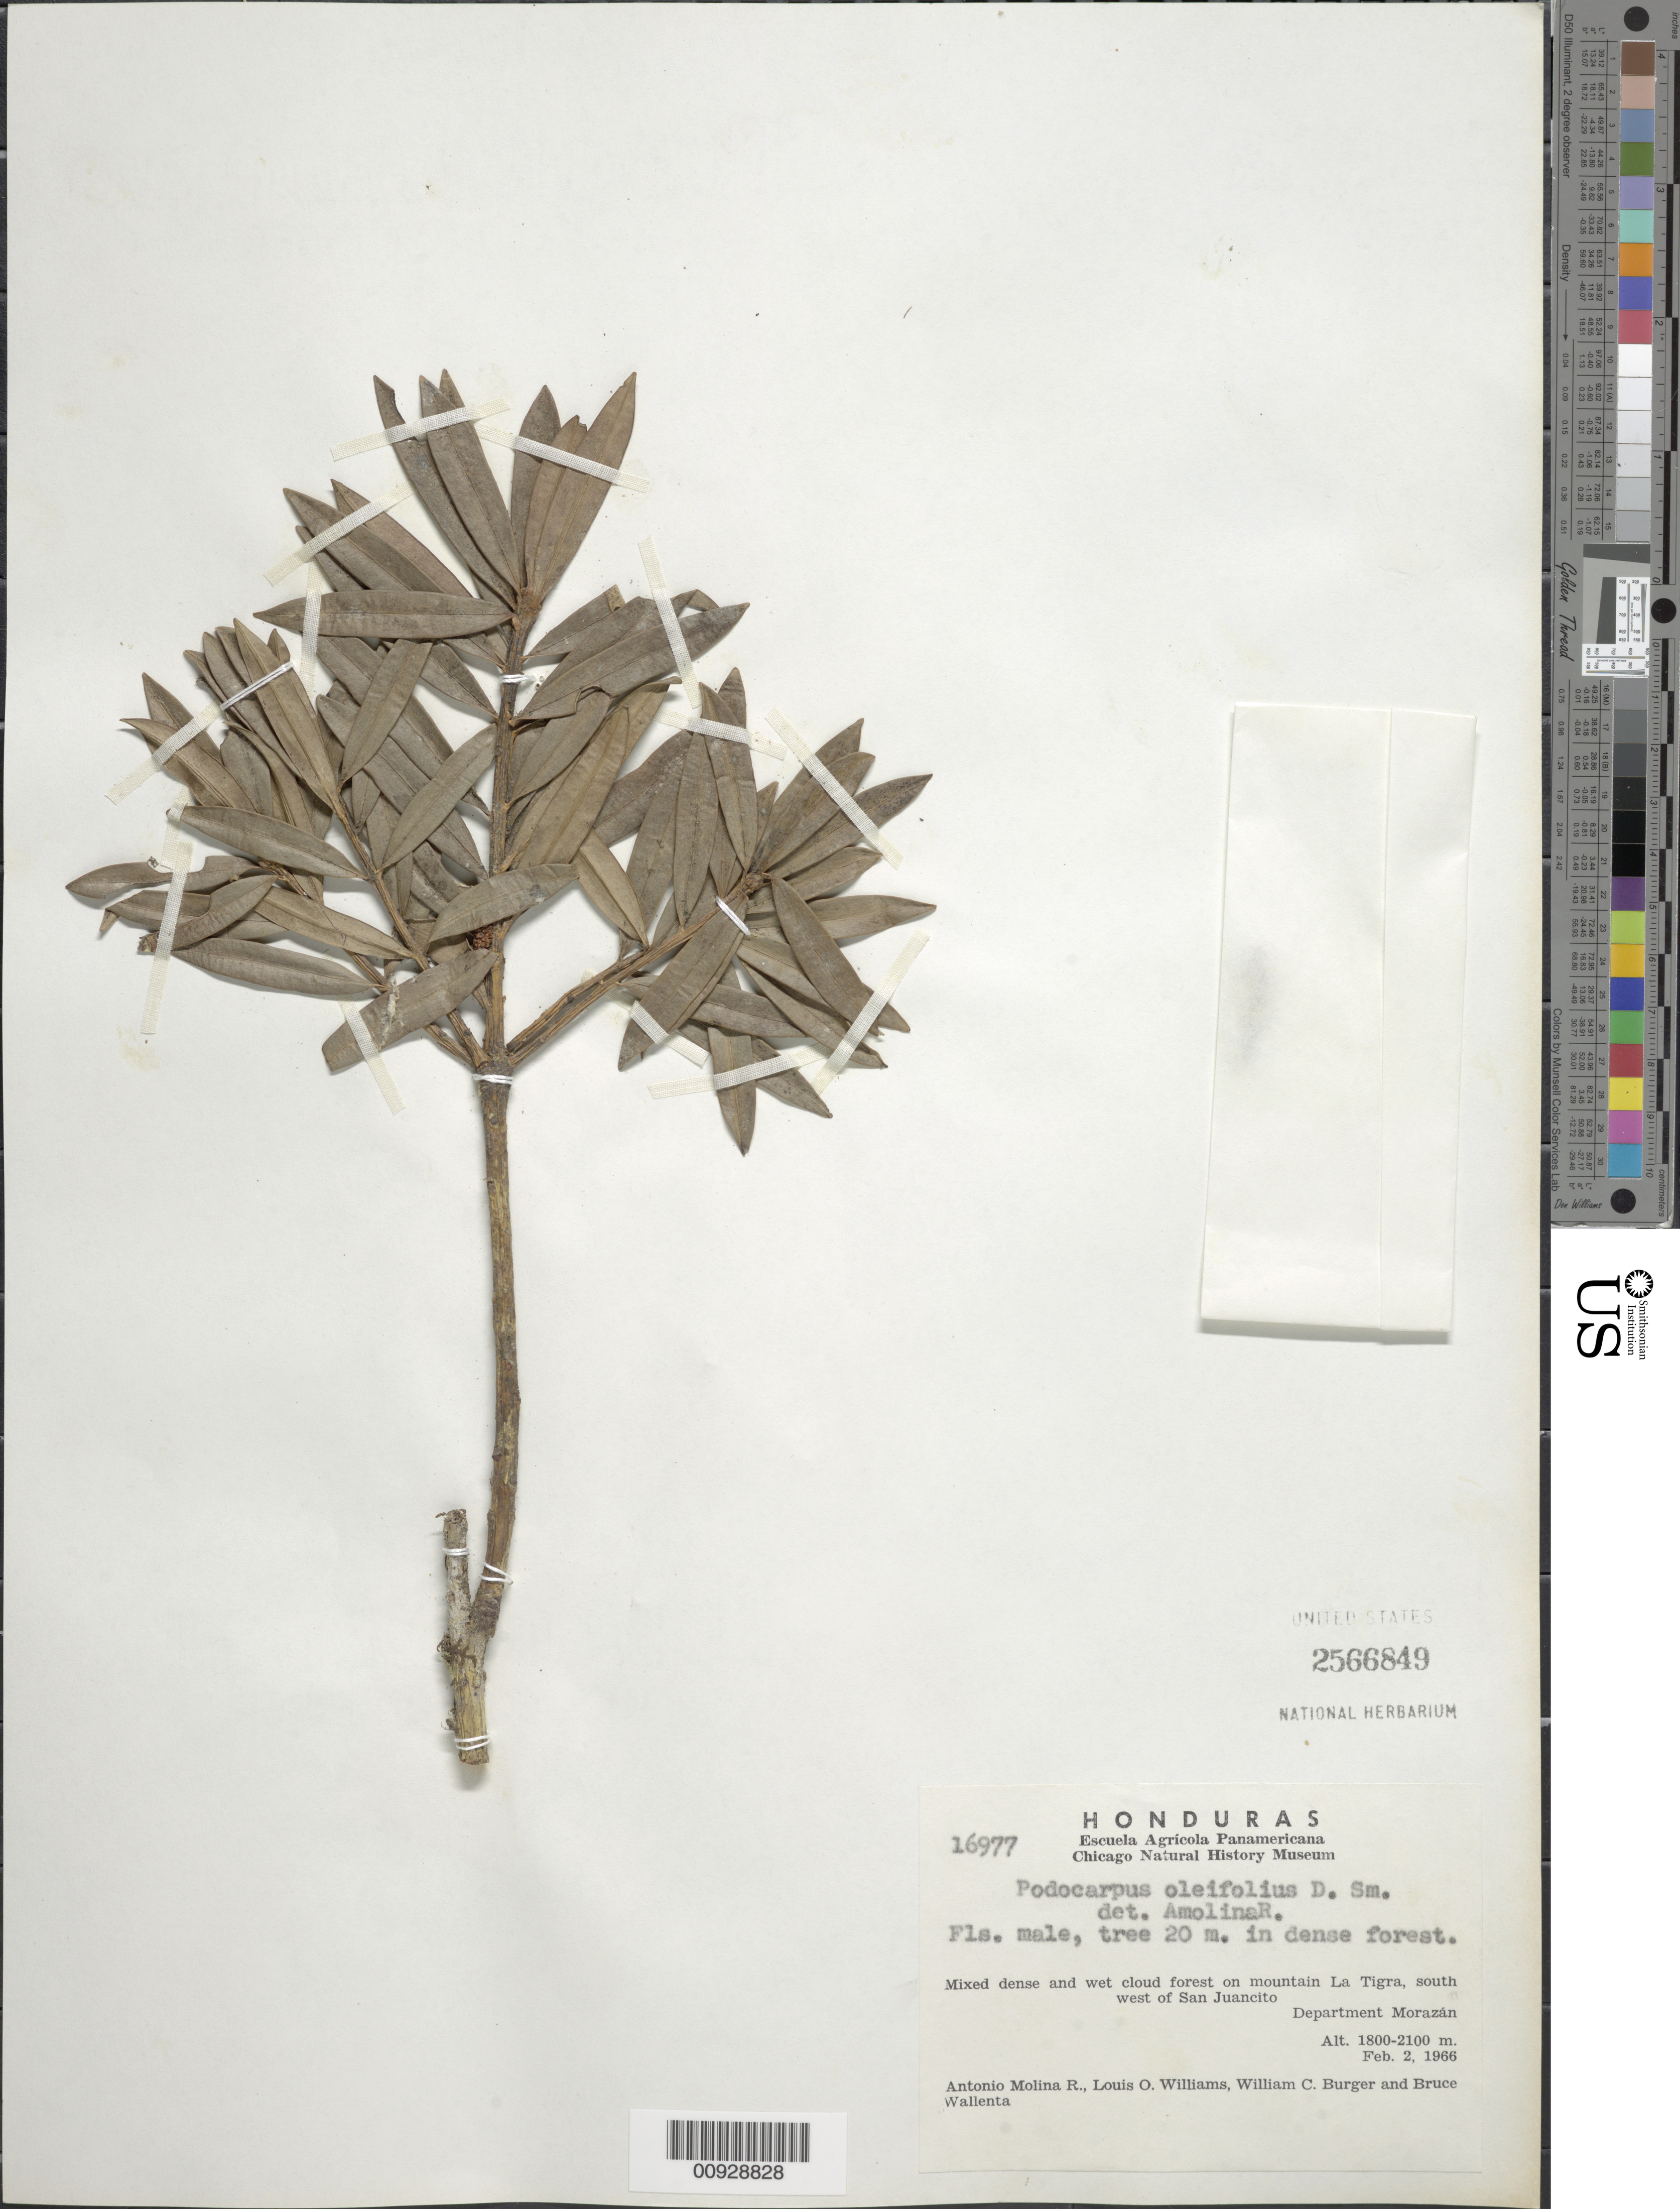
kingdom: Plantae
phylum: Tracheophyta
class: Pinopsida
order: Pinales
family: Podocarpaceae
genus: Podocarpus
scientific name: Podocarpus oleifolius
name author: D. Don ex Lamb.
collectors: A. Molina R., L. O. Williams & W. Burger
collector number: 16977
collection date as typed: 02 Feb 1966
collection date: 1966-02-02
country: Honduras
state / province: Fco. Morazán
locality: Mountain La Tigra, south west of San Juancito. Department Morazán.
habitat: Mixed dense and wet cloud forest on mountain.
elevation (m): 2100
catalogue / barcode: US 2566849